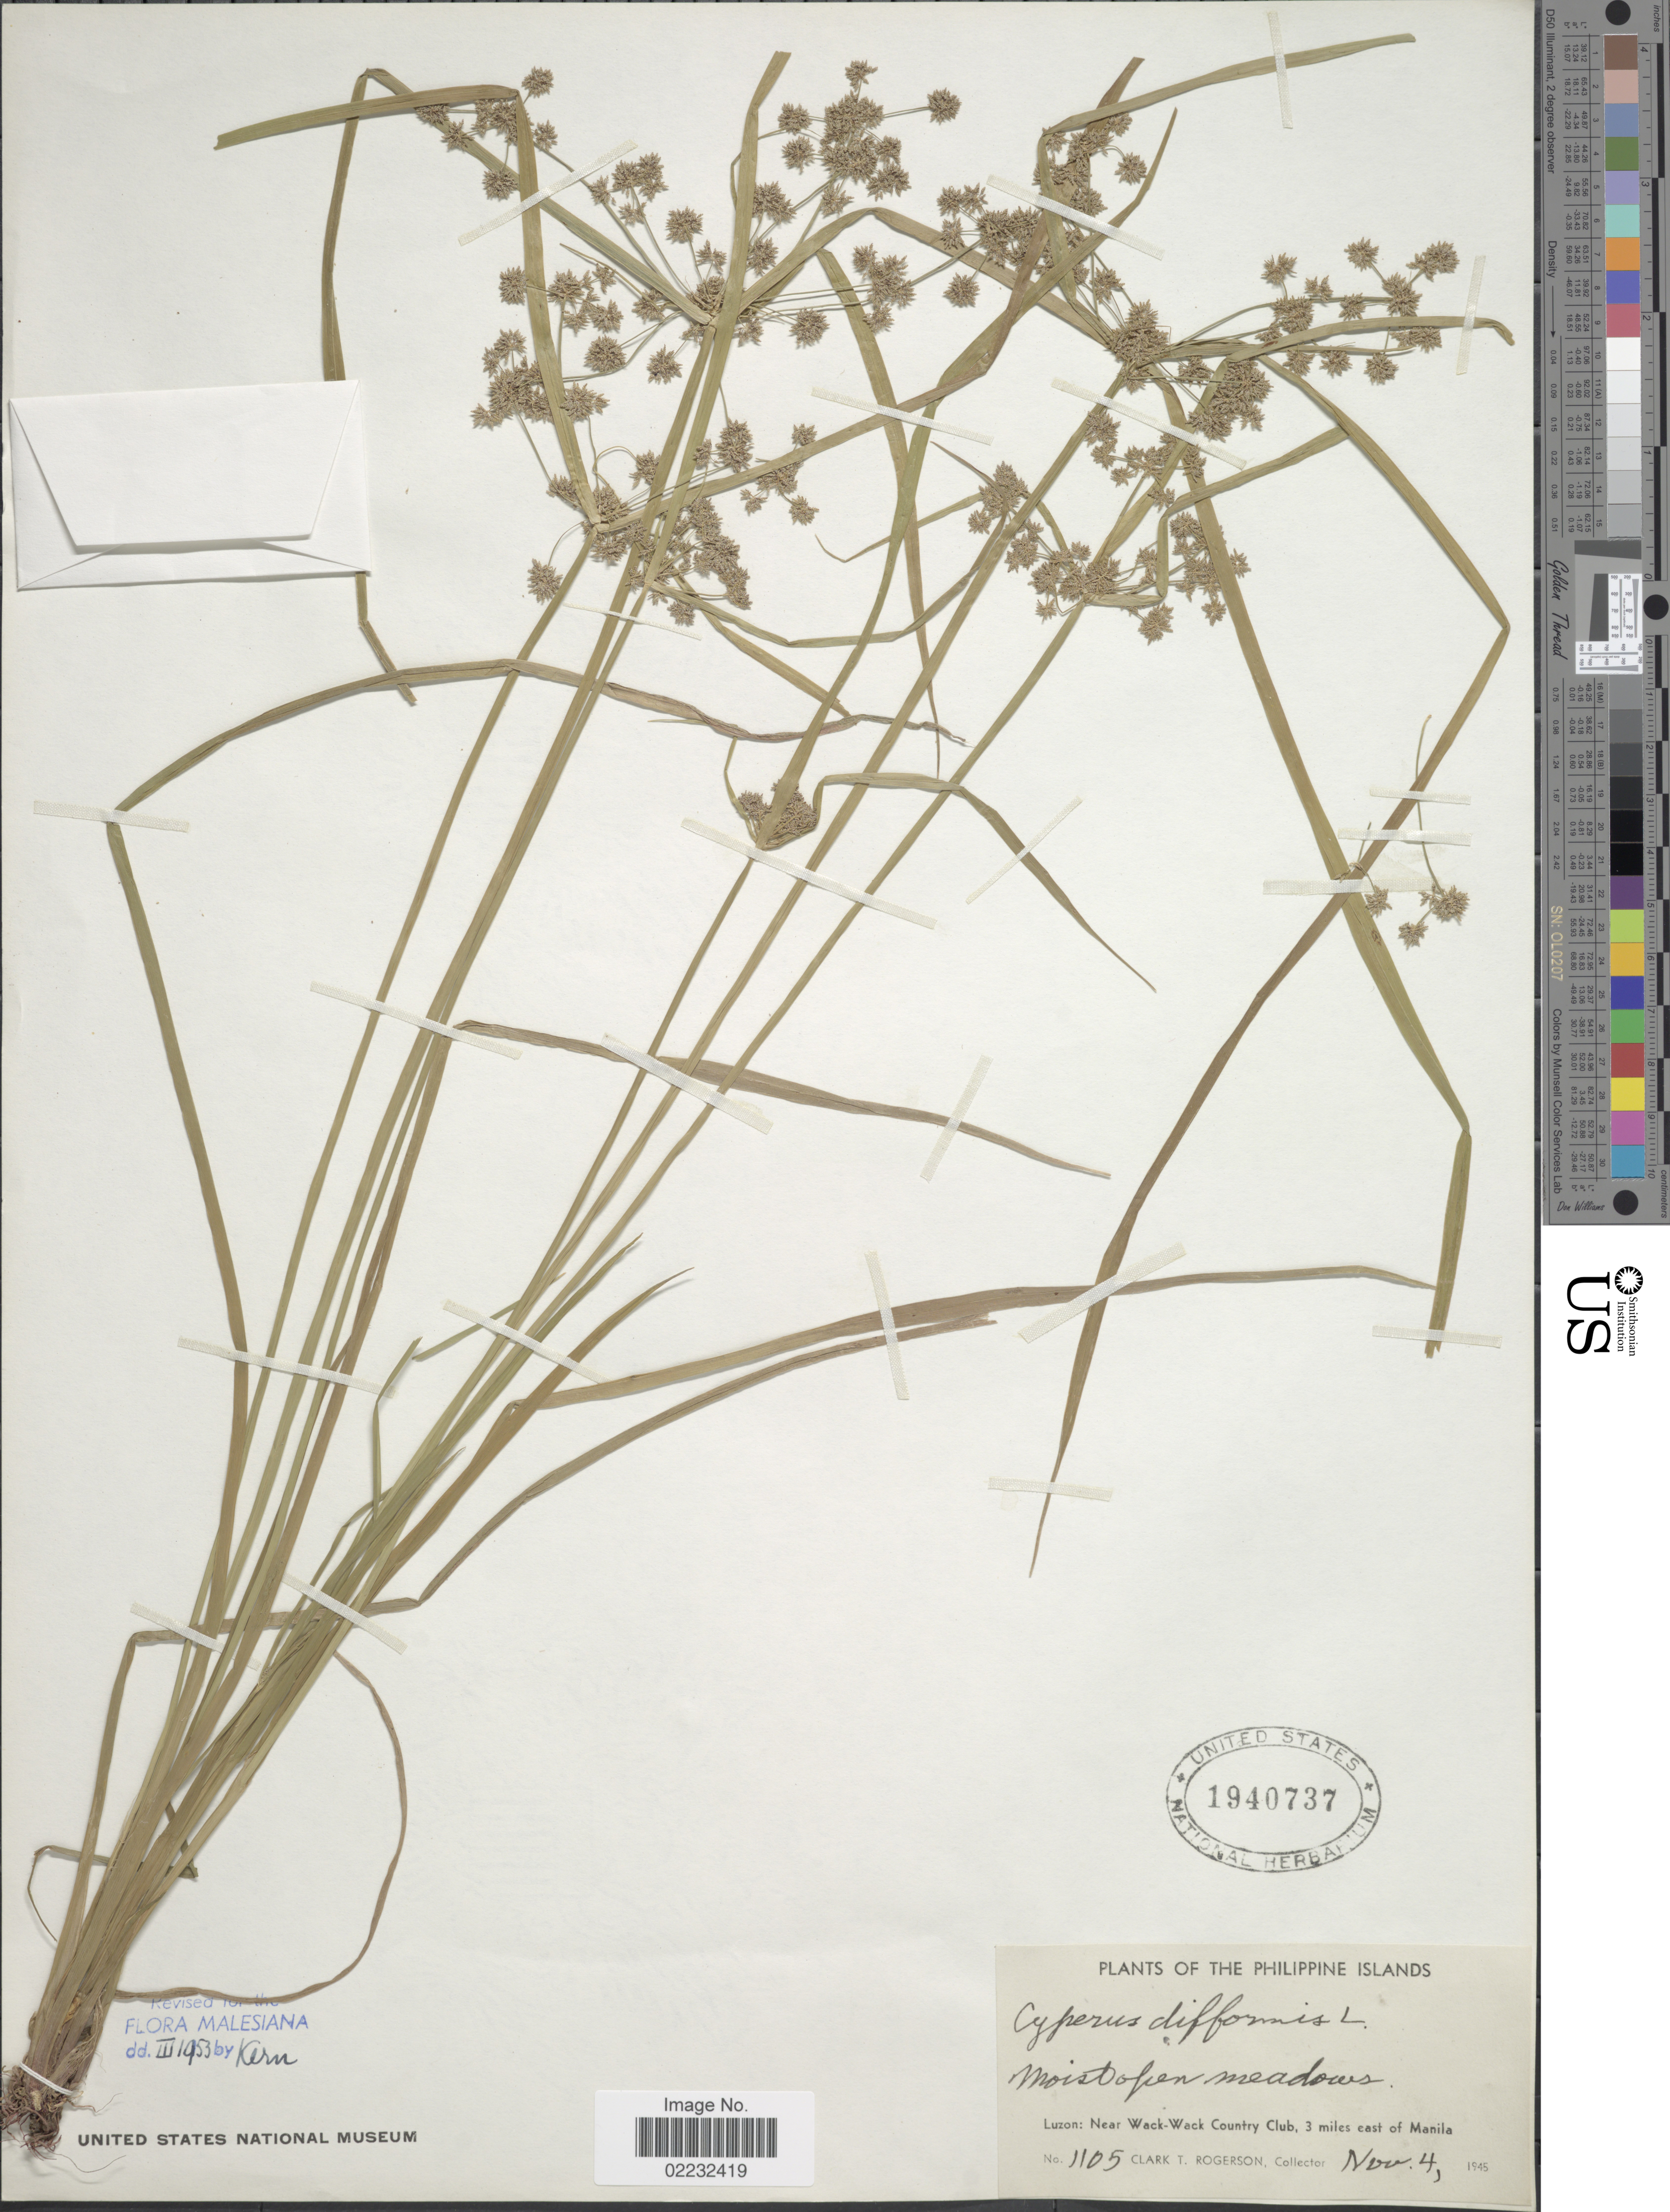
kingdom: Plantae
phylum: Tracheophyta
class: Liliopsida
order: Poales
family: Cyperaceae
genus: Cyperus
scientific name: Cyperus difformis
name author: L.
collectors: C. Rogerson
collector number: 1105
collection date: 1945-11-04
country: Philippines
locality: Luzon: Near Wack- Wack Country Club, 3 miles east of Manila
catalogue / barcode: US 1940737